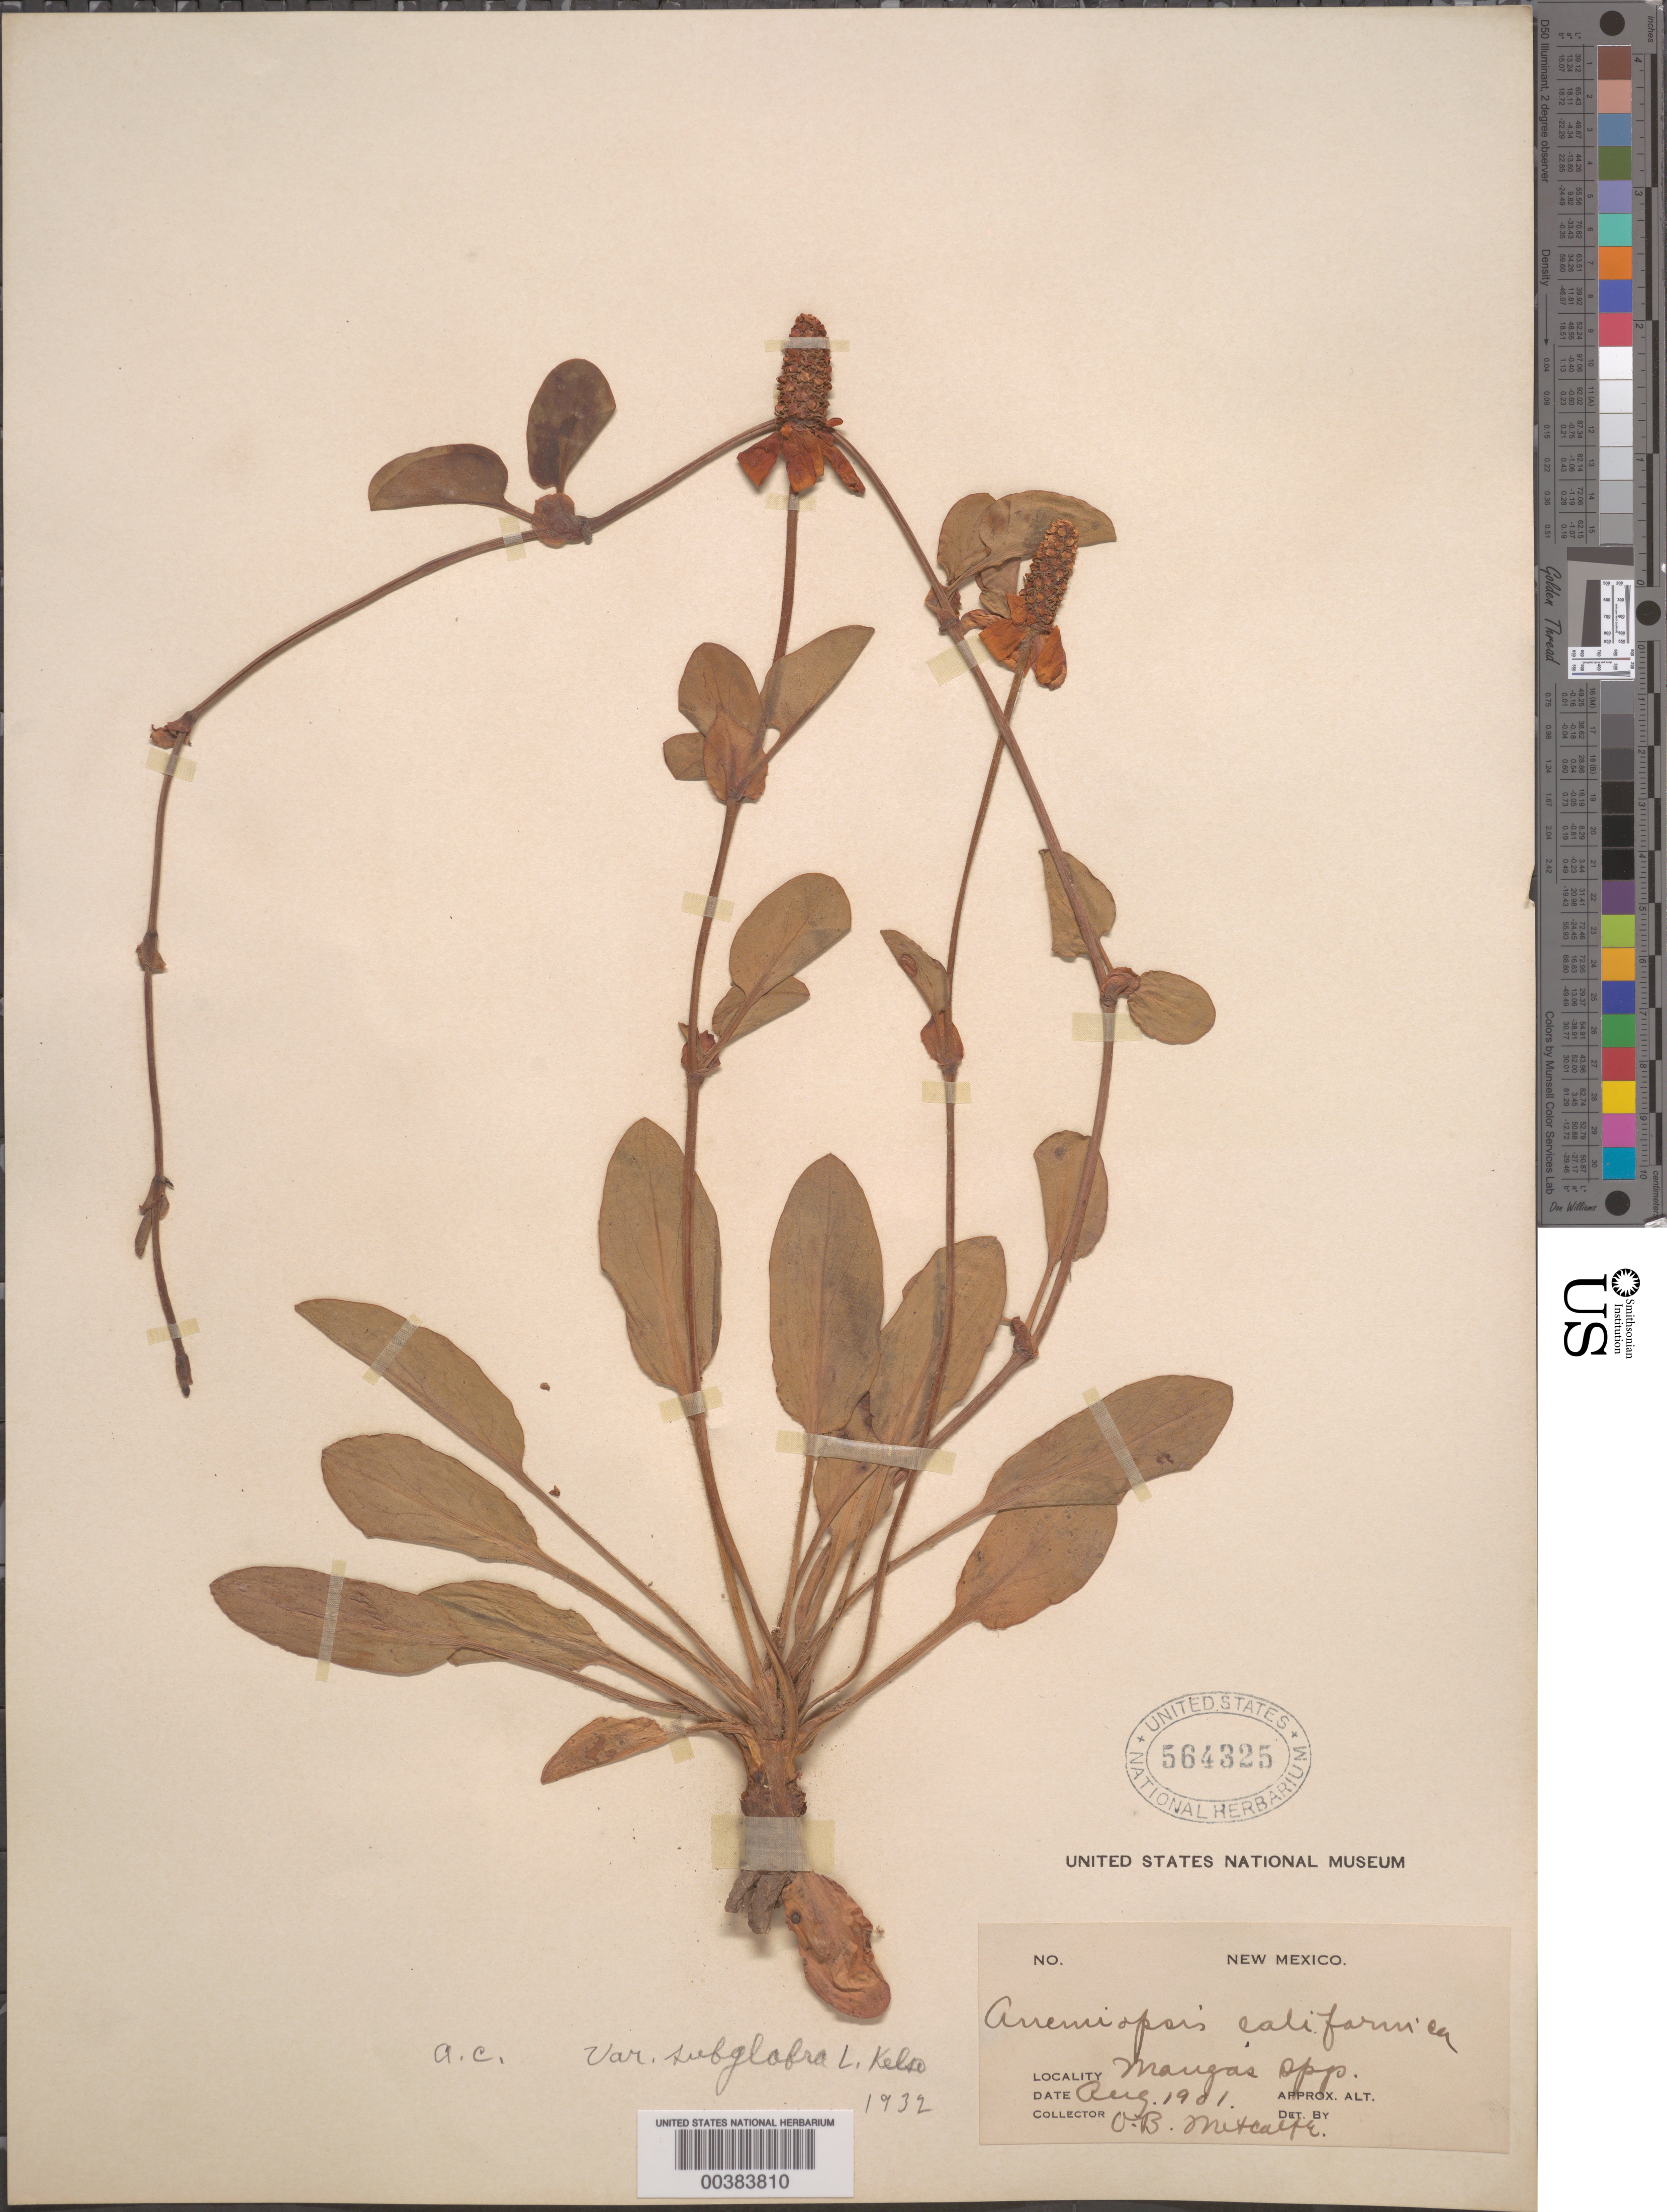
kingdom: Plantae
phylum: Tracheophyta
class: Magnoliopsida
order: Piperales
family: Saururaceae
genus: Anemopsis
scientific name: Anemopsis californica var. subglabra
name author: Kelso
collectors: O. B. Metcalfe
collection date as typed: Aug 1901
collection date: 1901-08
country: United States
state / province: New Mexico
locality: Mangas springs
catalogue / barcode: US 564325